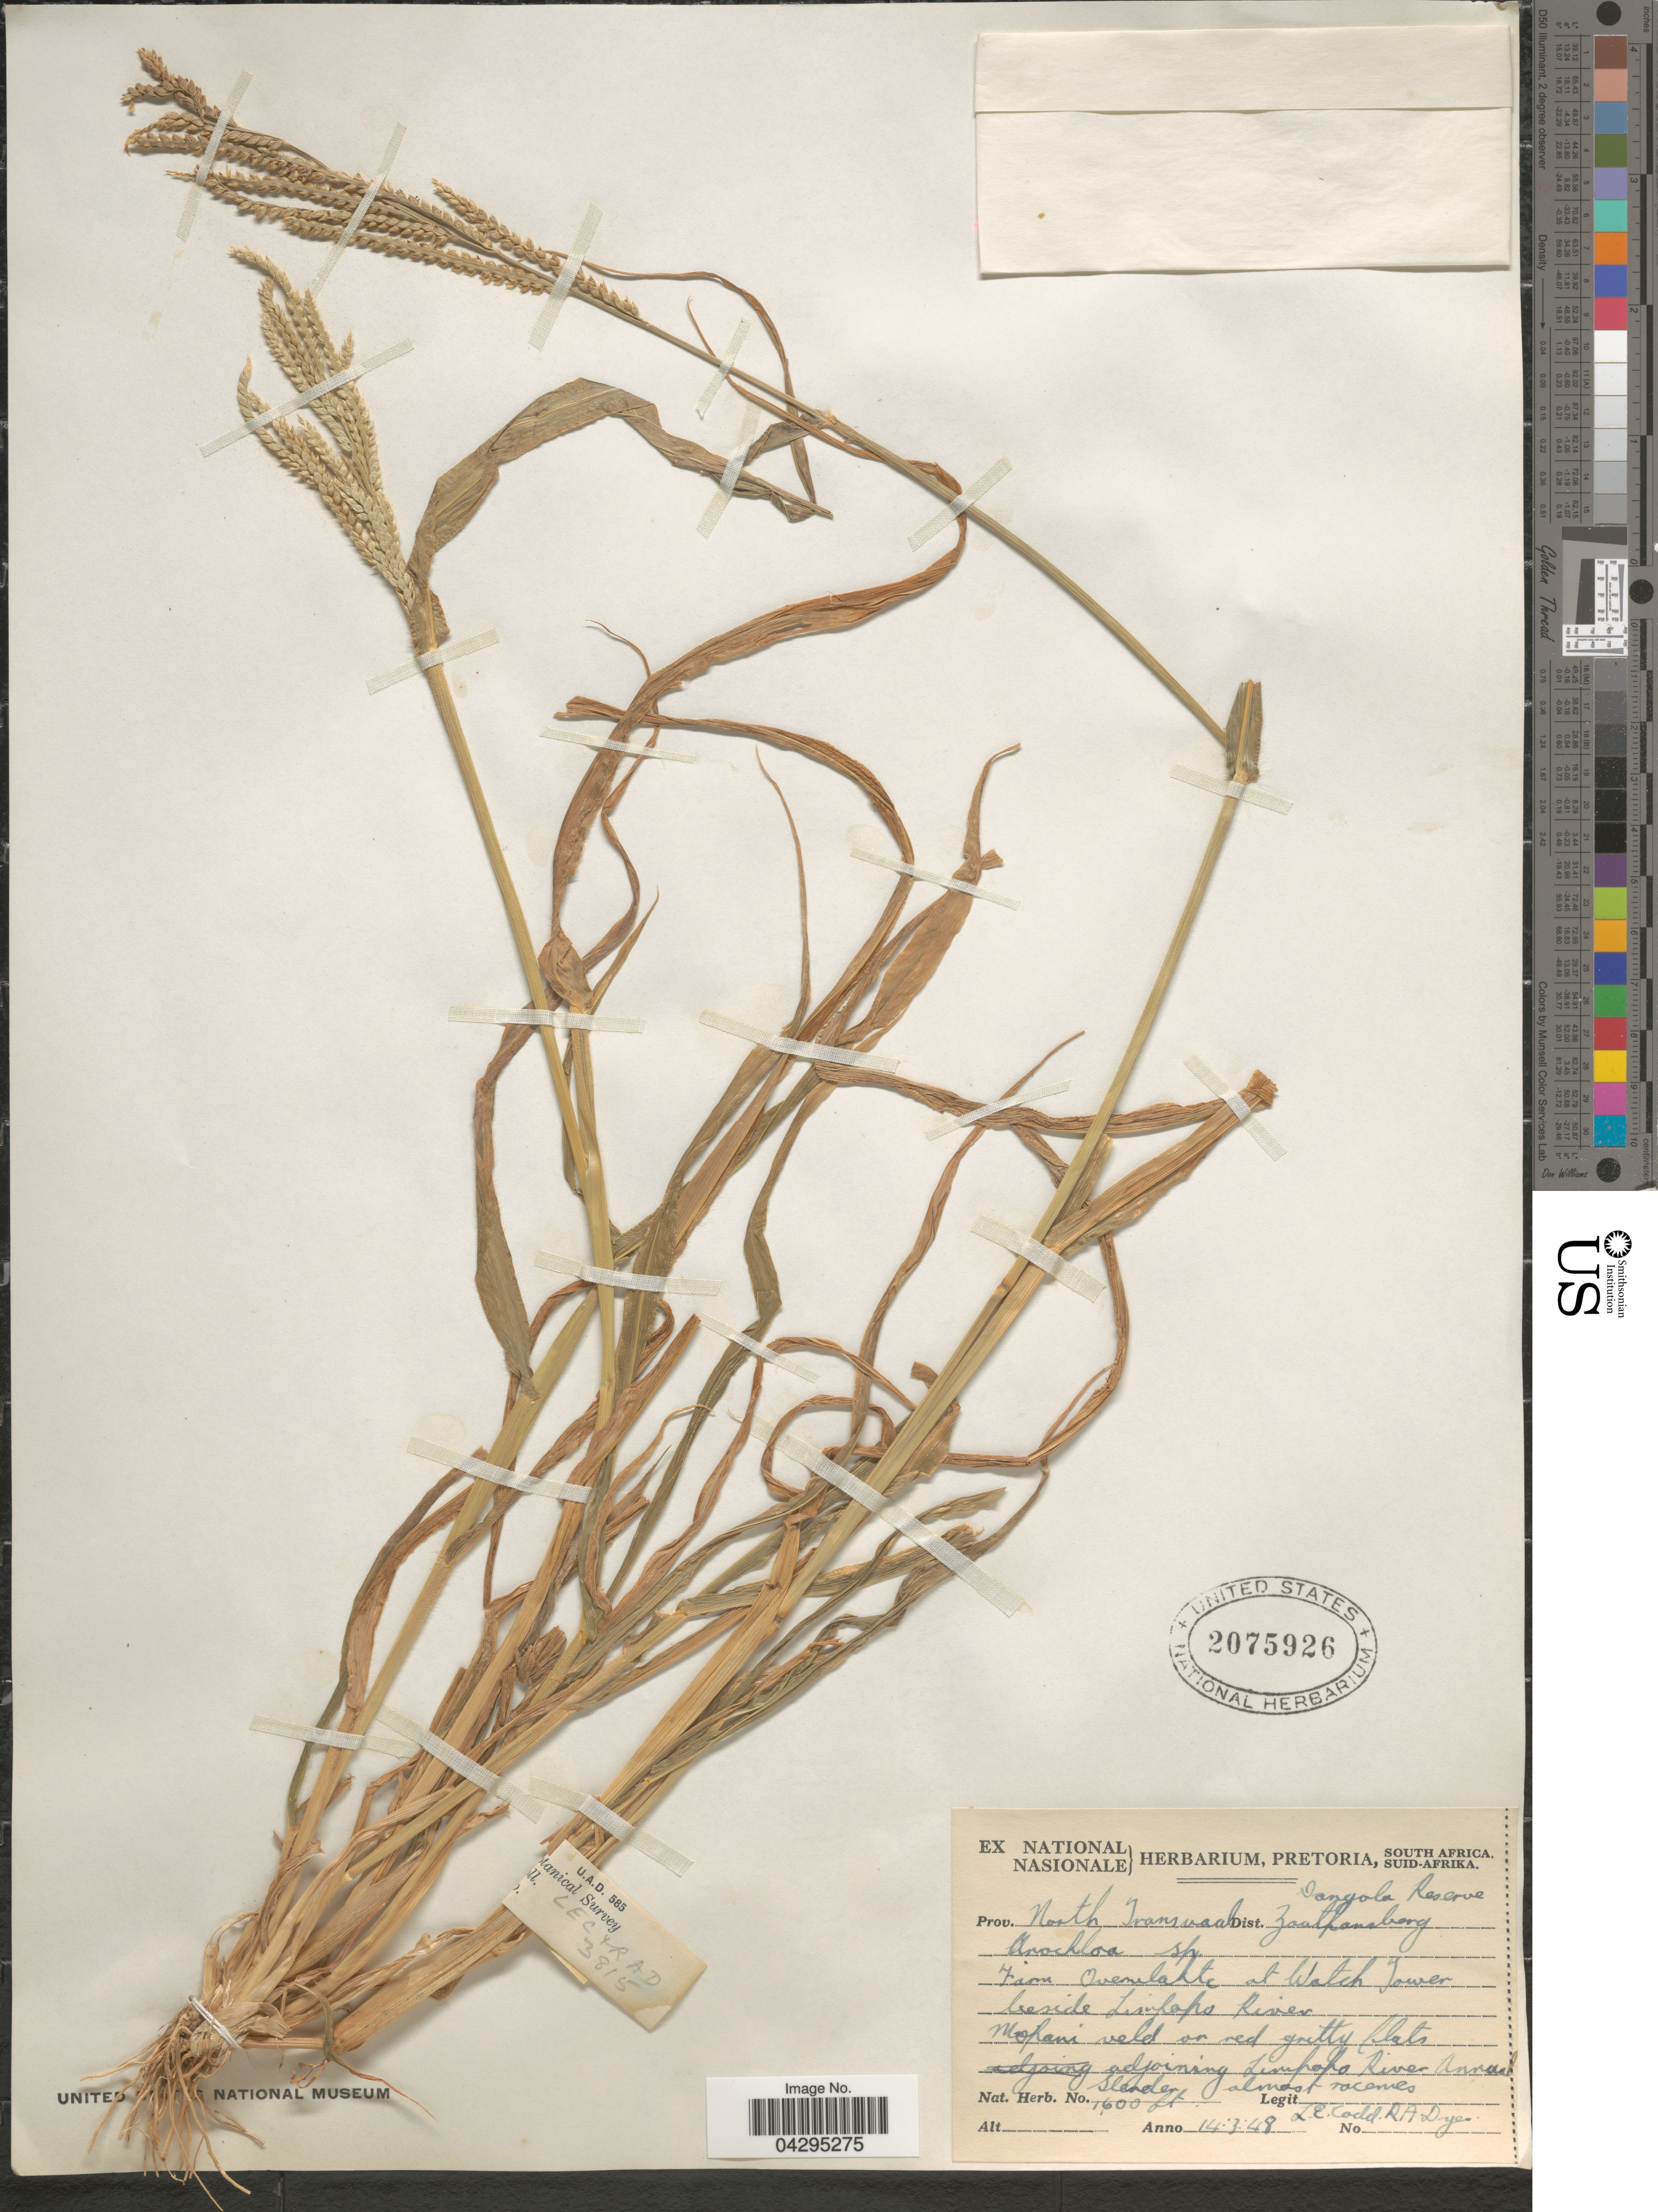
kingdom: Plantae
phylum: Tracheophyta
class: Liliopsida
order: Poales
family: Poaceae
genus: Urochloa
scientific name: Urochloa sp.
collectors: L. Codd & R. A. Dyer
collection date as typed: Transcribed d/m/y: 14/3/48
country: South Africa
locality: Prov. North Transvaal. Dist. Zoutpansberg. Farm Ovenvlakte at Watch Tower beside Limpapo River. [interpreted]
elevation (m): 488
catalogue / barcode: US 2075926